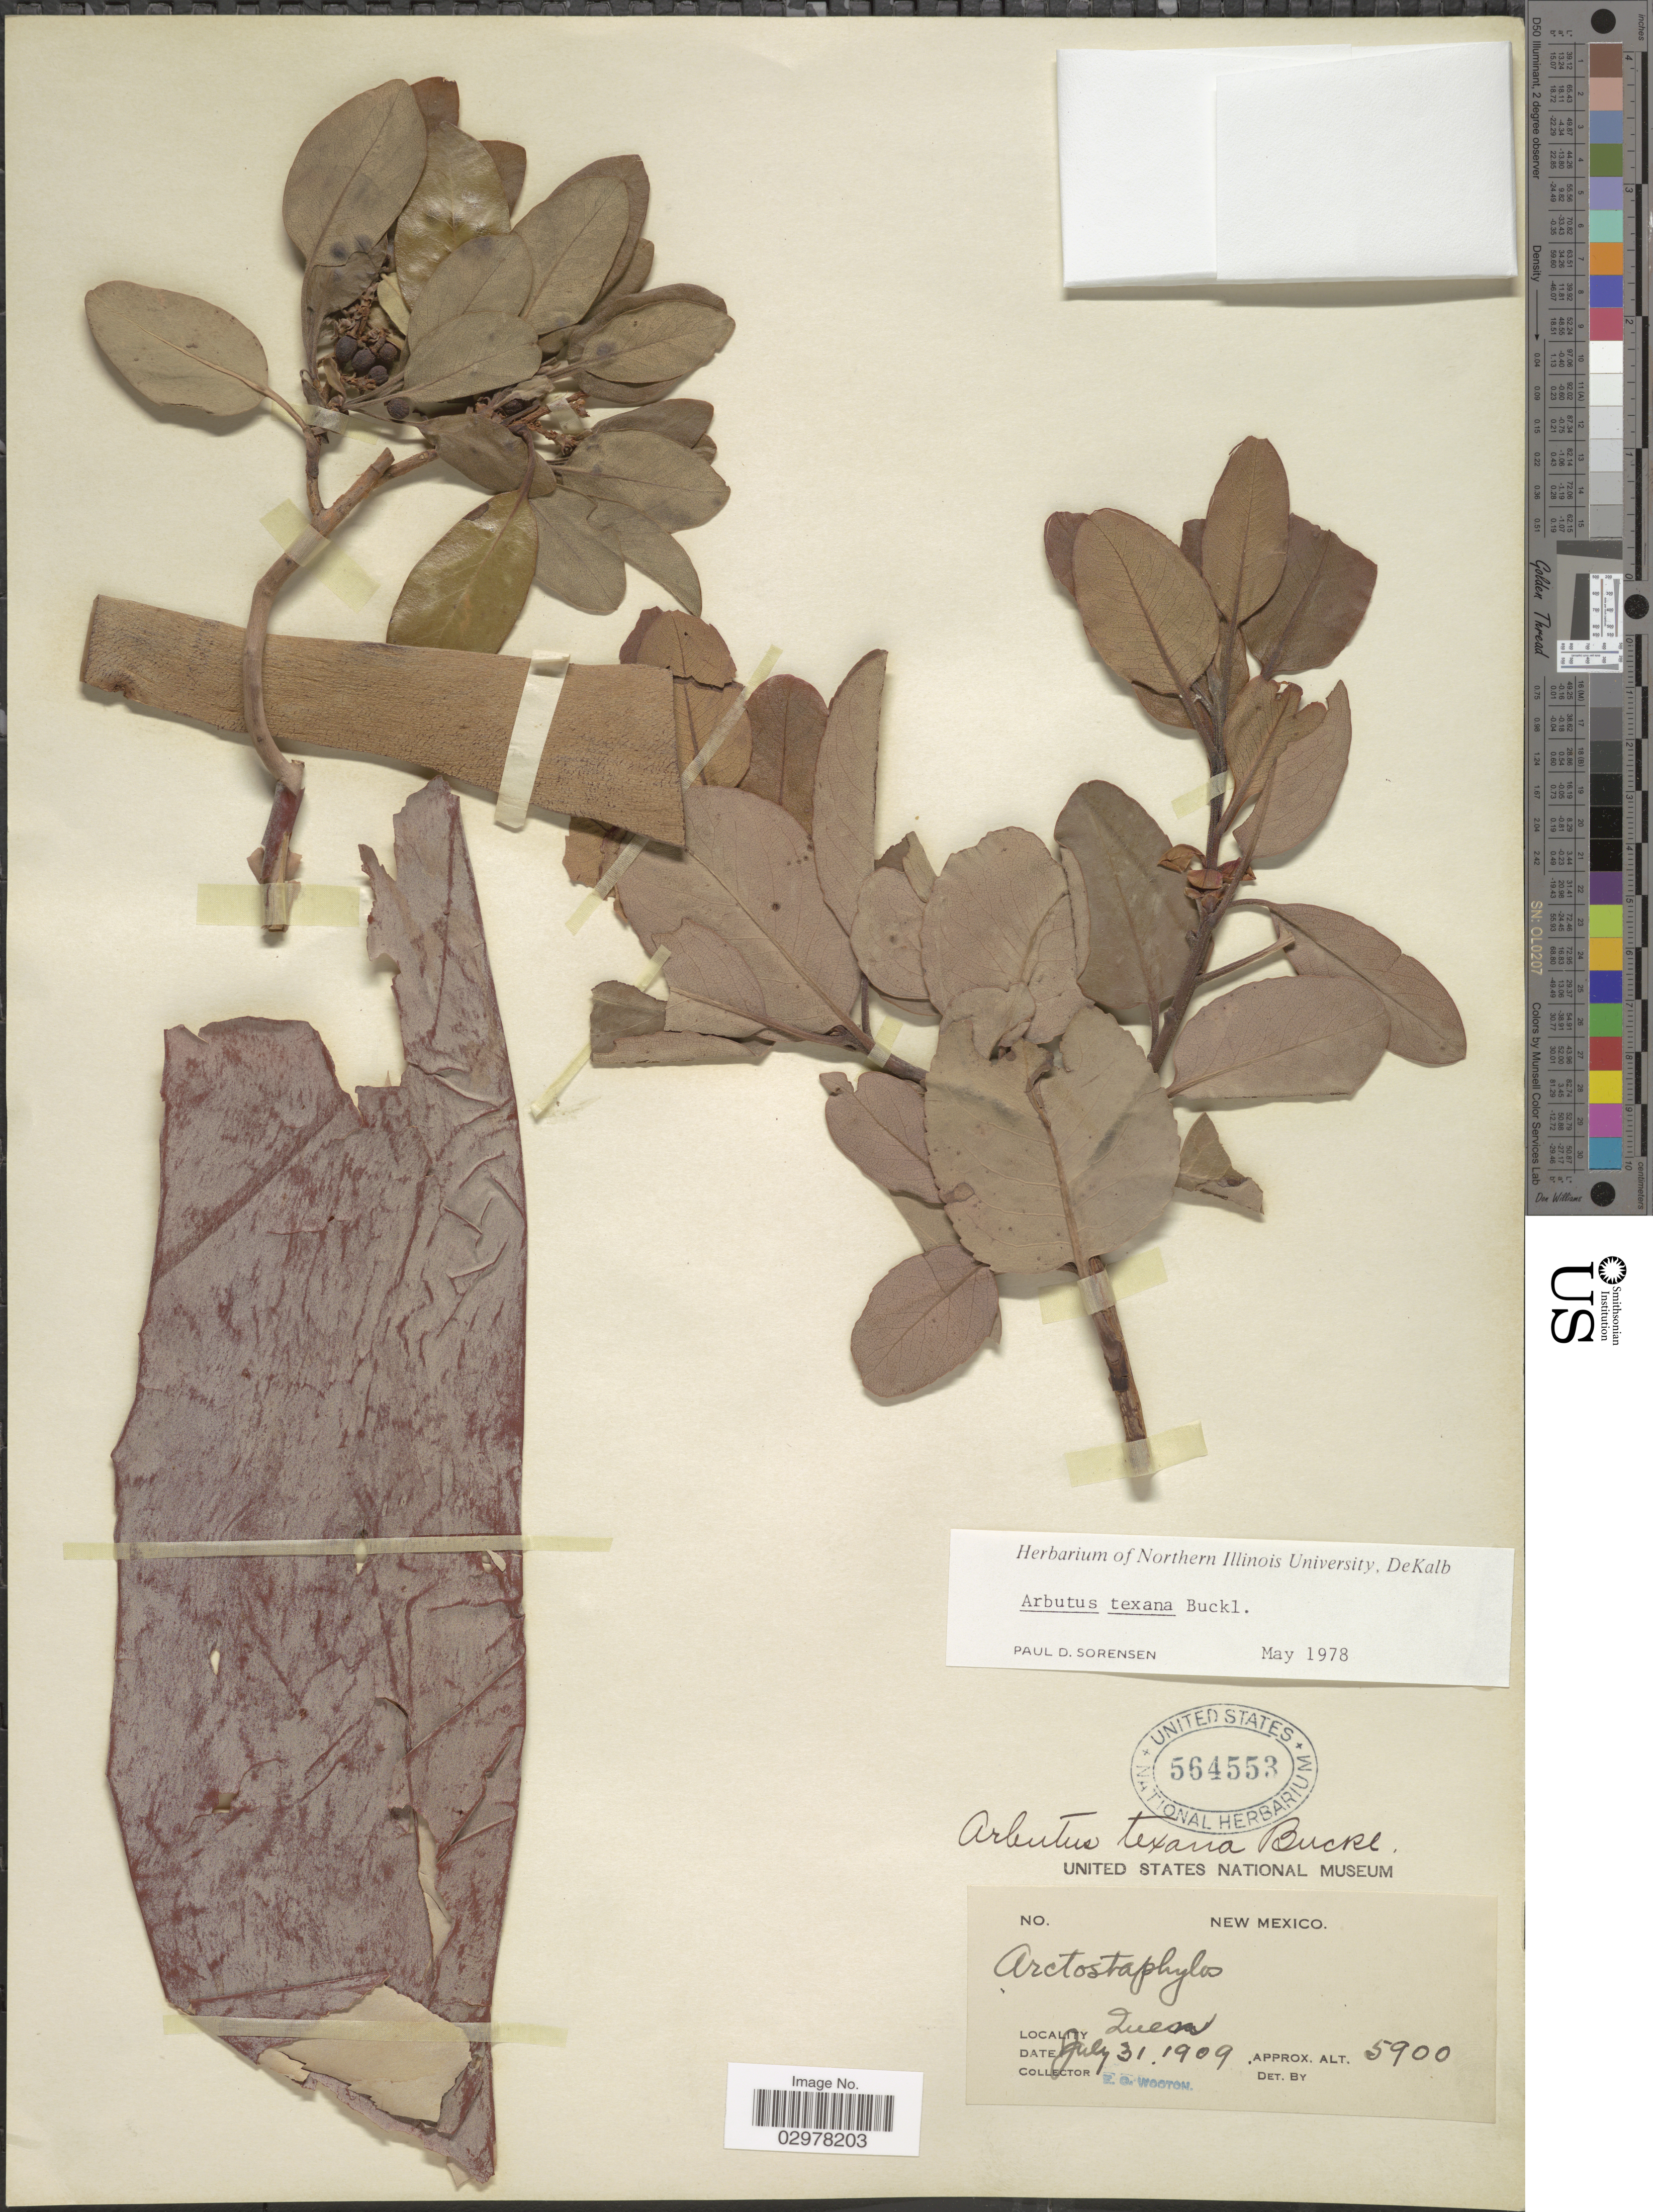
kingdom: Plantae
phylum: Tracheophyta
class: Magnoliopsida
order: Ericales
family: Ericaceae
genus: Arbutus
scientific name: Arbutus texana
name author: Buckley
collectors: E. O. Wooton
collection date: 1909-07-31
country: United States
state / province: New Mexico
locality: Queen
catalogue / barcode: US 564553